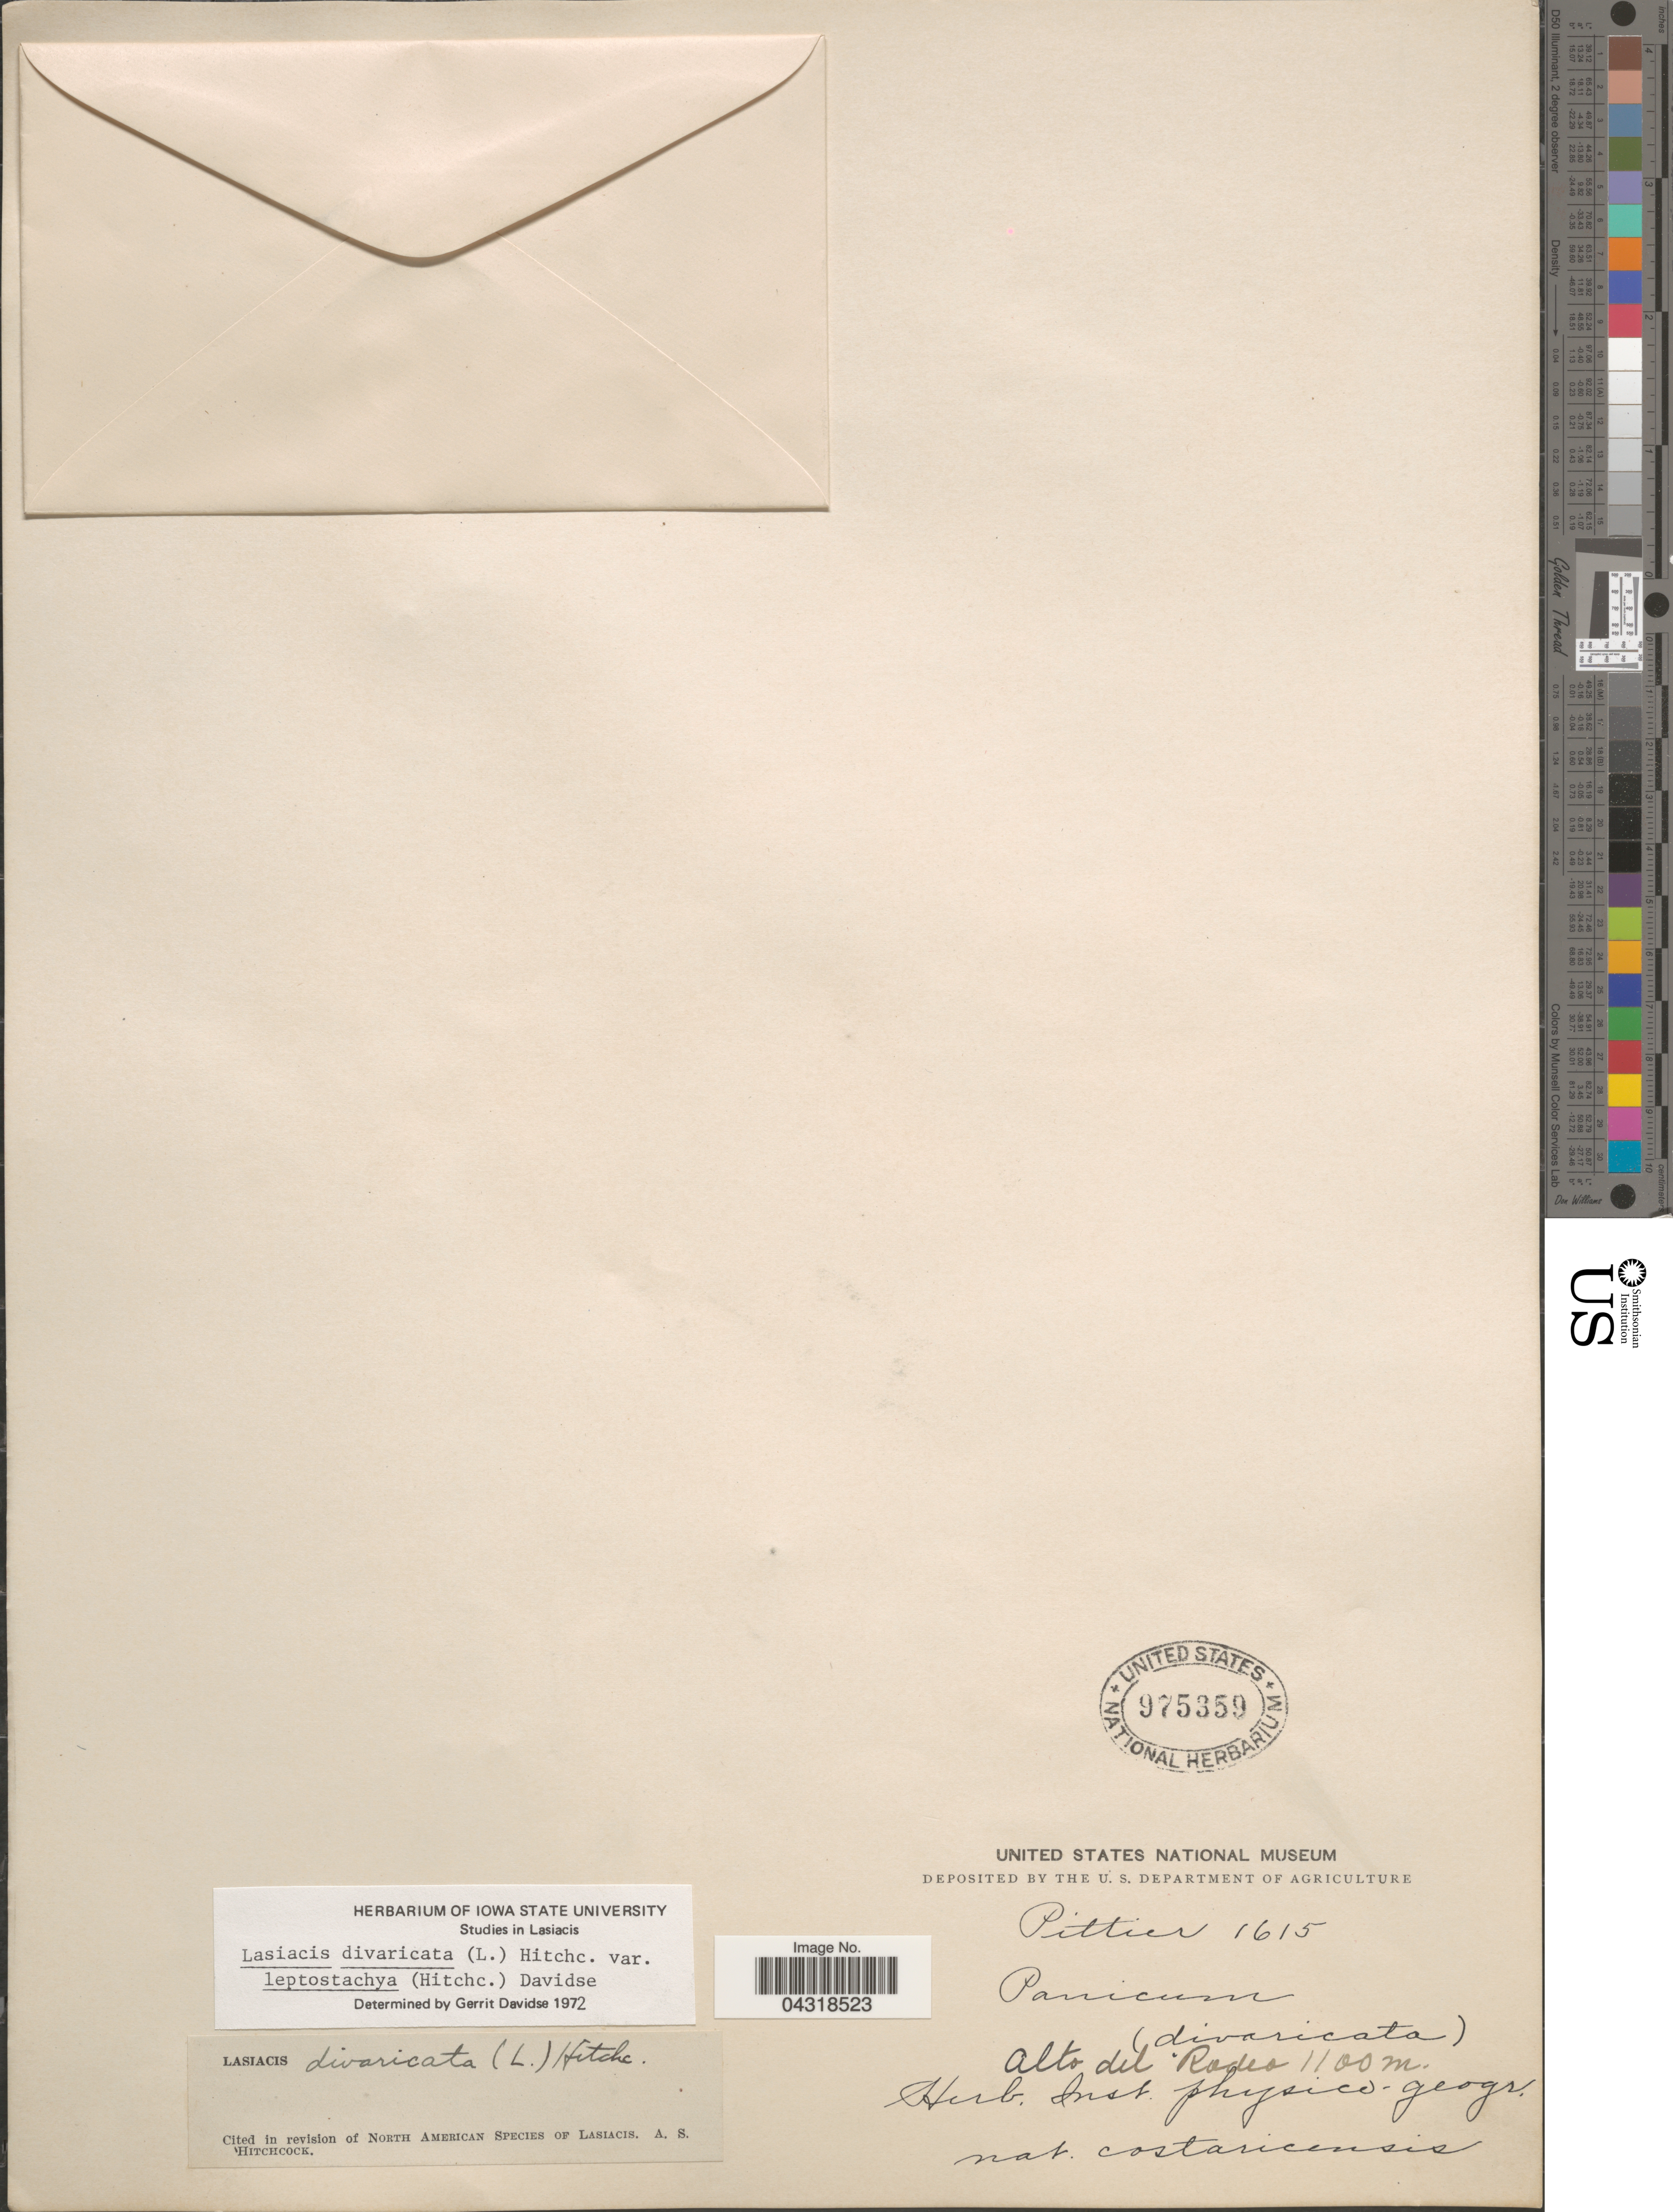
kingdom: Plantae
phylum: Tracheophyta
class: Liliopsida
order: Poales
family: Poaceae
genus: Lasiacis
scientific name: Lasiacis divaricata var. leptostachya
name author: (Hitchc.) Davidse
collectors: Pittier, --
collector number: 1615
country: Costa Rica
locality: Alto del Rodeo.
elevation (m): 1100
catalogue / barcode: US 975359